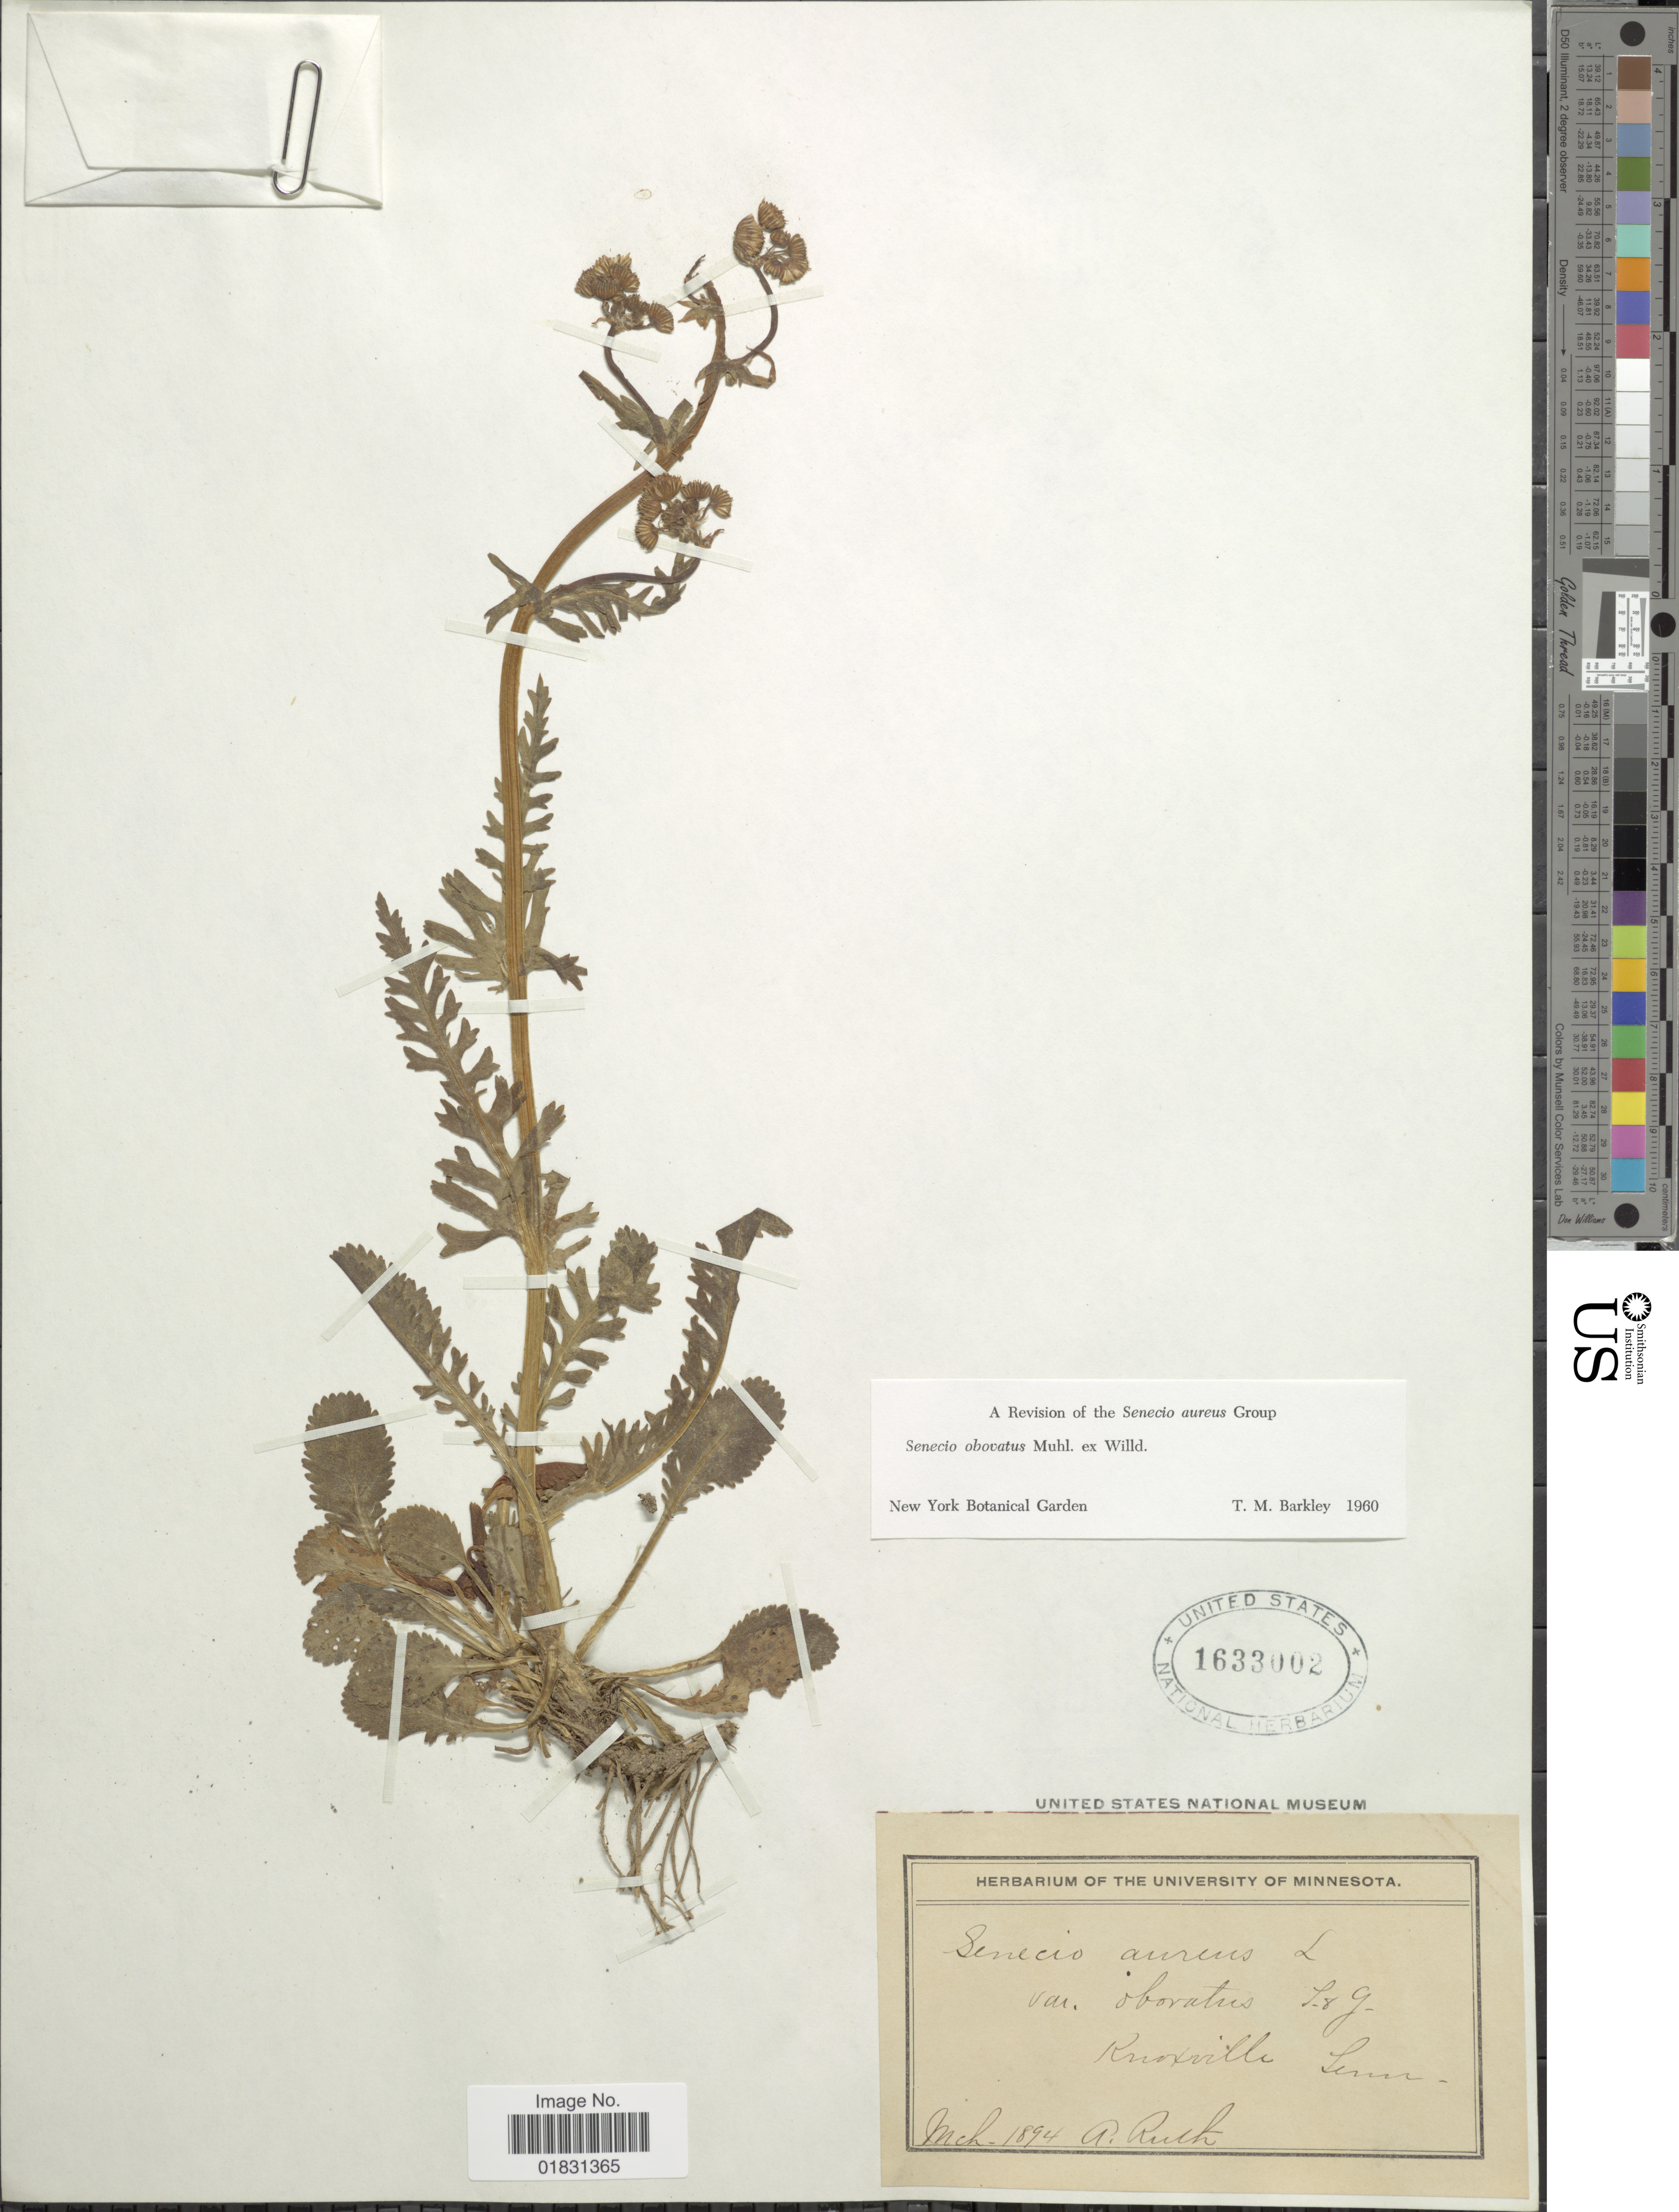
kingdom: Plantae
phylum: Tracheophyta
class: Magnoliopsida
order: Asterales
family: Asteraceae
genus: Packera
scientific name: Packera obovata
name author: (Muhl. ex Willd.) W.A. Weber & Á. Löve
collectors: A. Ruth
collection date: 1894-03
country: United States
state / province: Tennessee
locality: Knoxville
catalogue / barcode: US 1633002